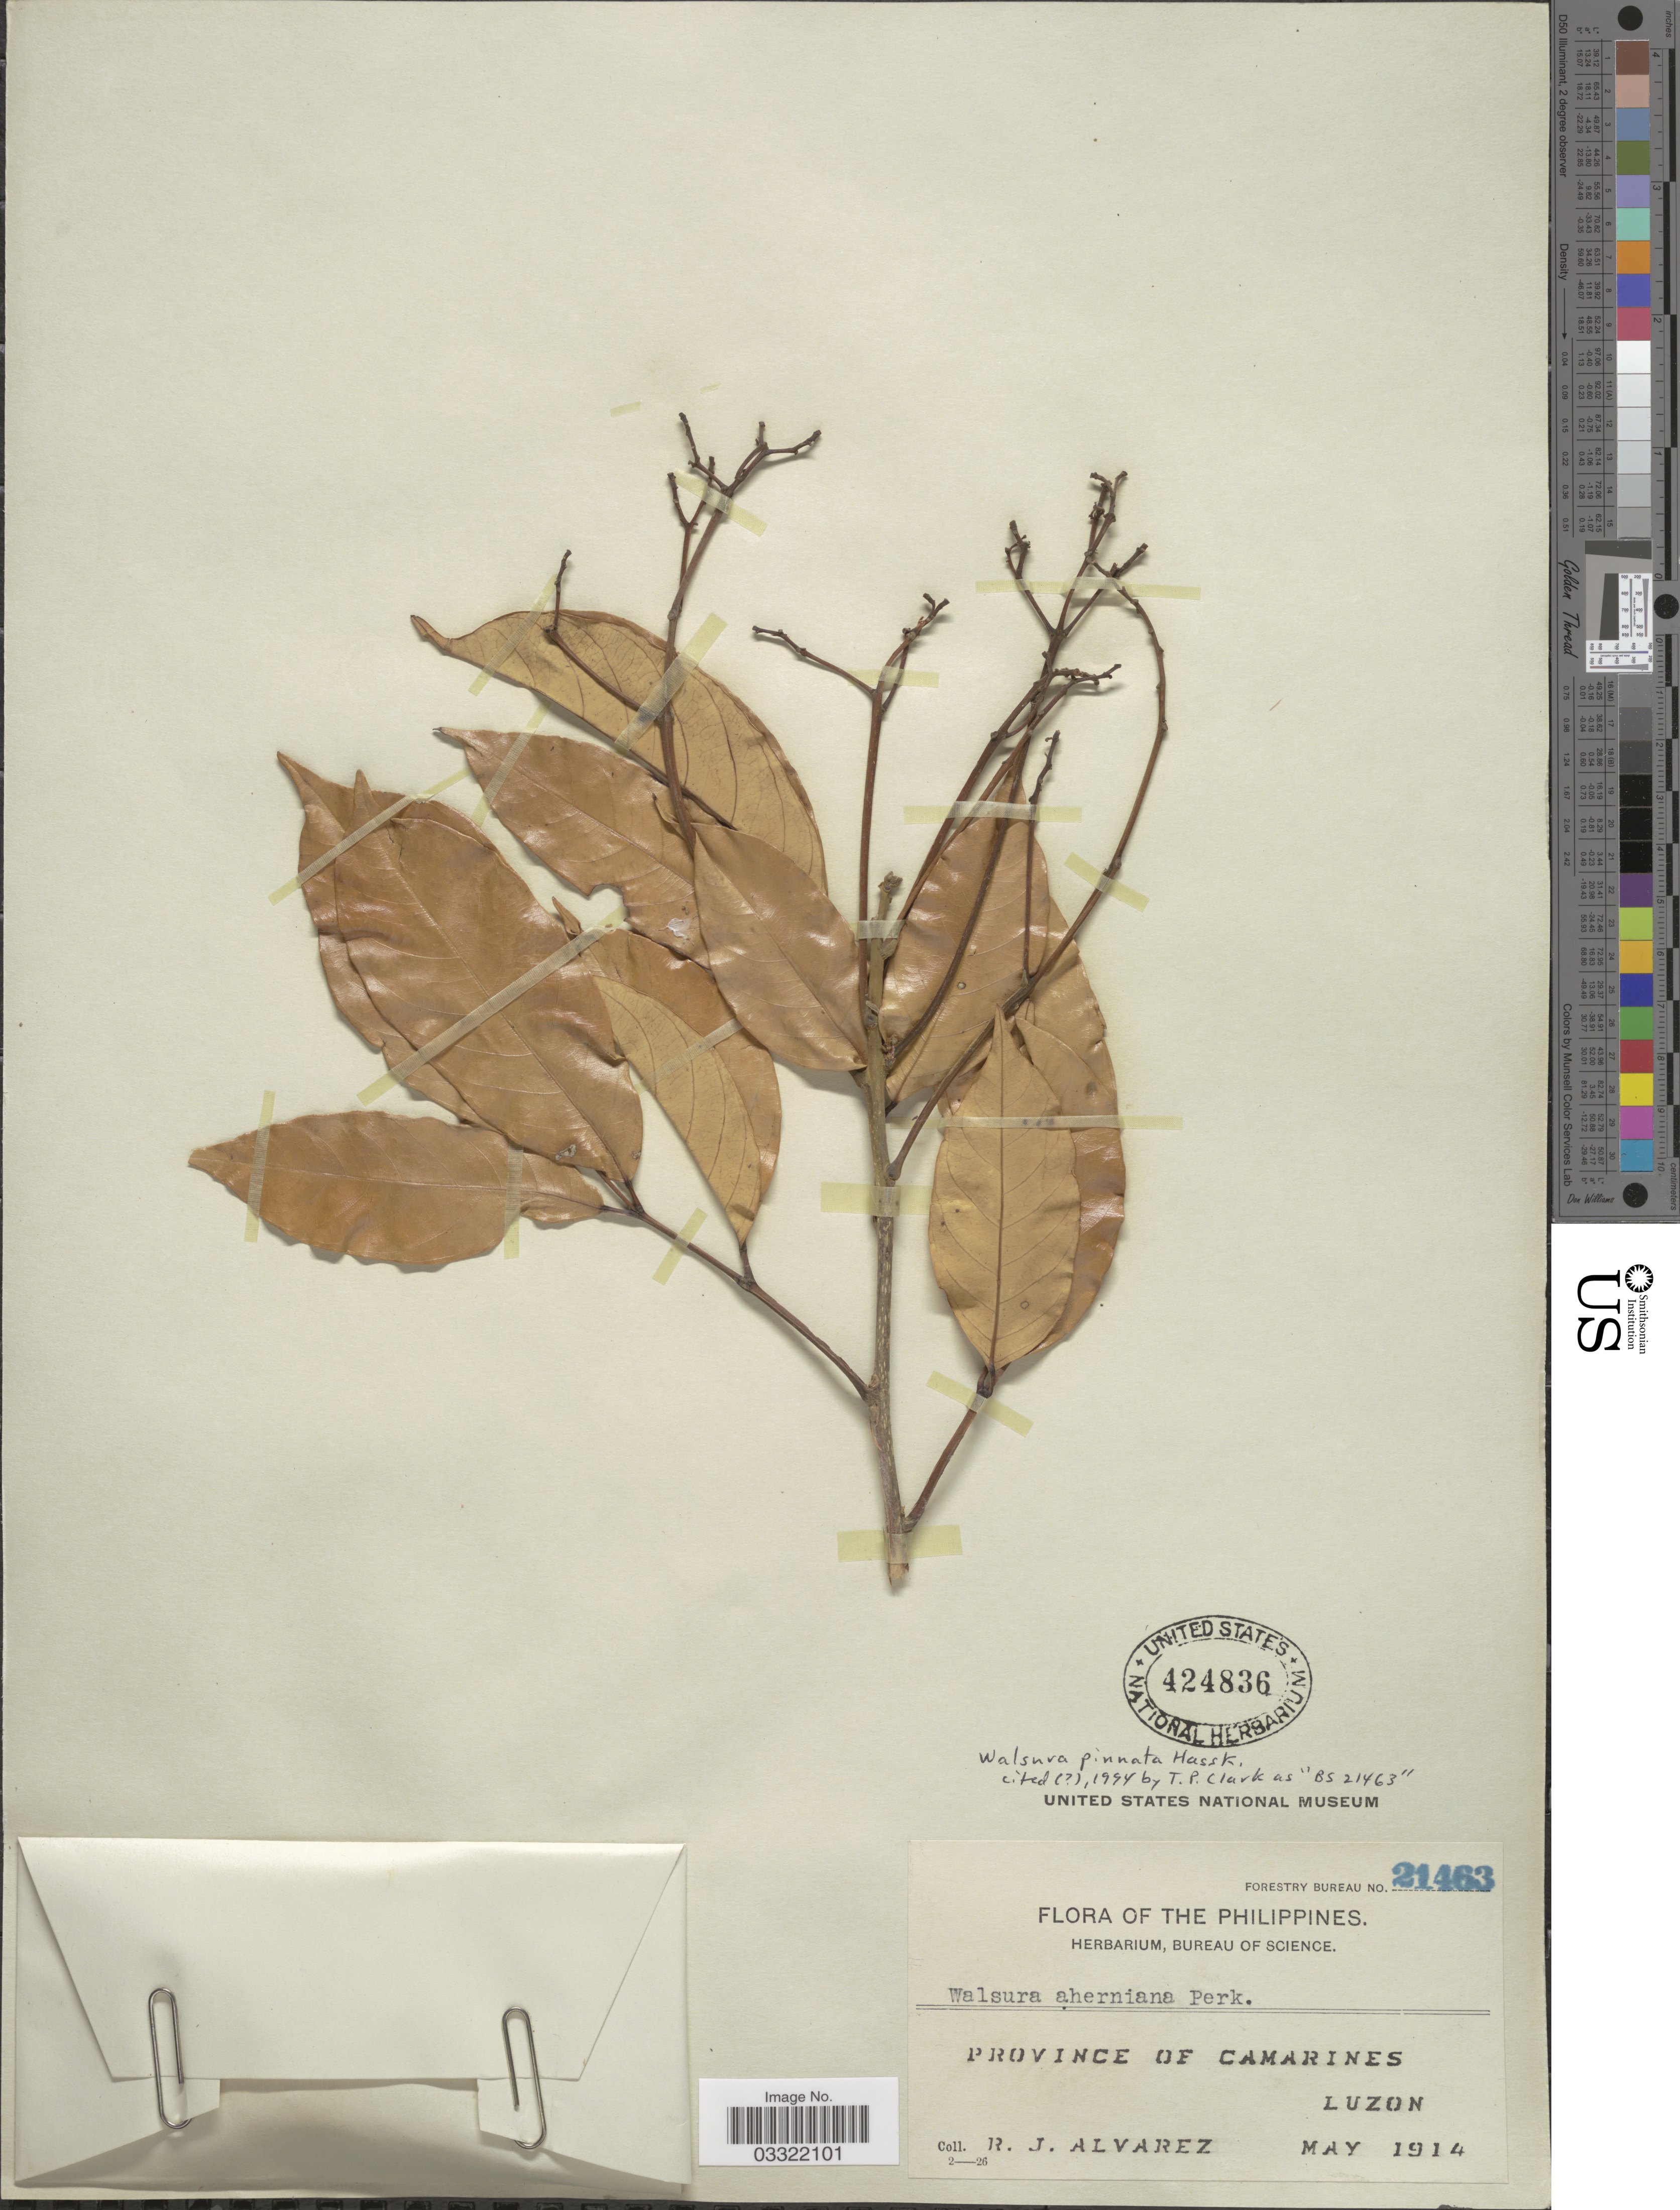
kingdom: Plantae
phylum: Tracheophyta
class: Magnoliopsida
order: Sapindales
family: Meliaceae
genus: Walsura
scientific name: Walsura pinnata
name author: Hassk.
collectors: R. Alvarez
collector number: Forestry Bureau 21463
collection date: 1914-05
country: Philippines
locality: Province of Camarines, Luzon.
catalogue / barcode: US 424836